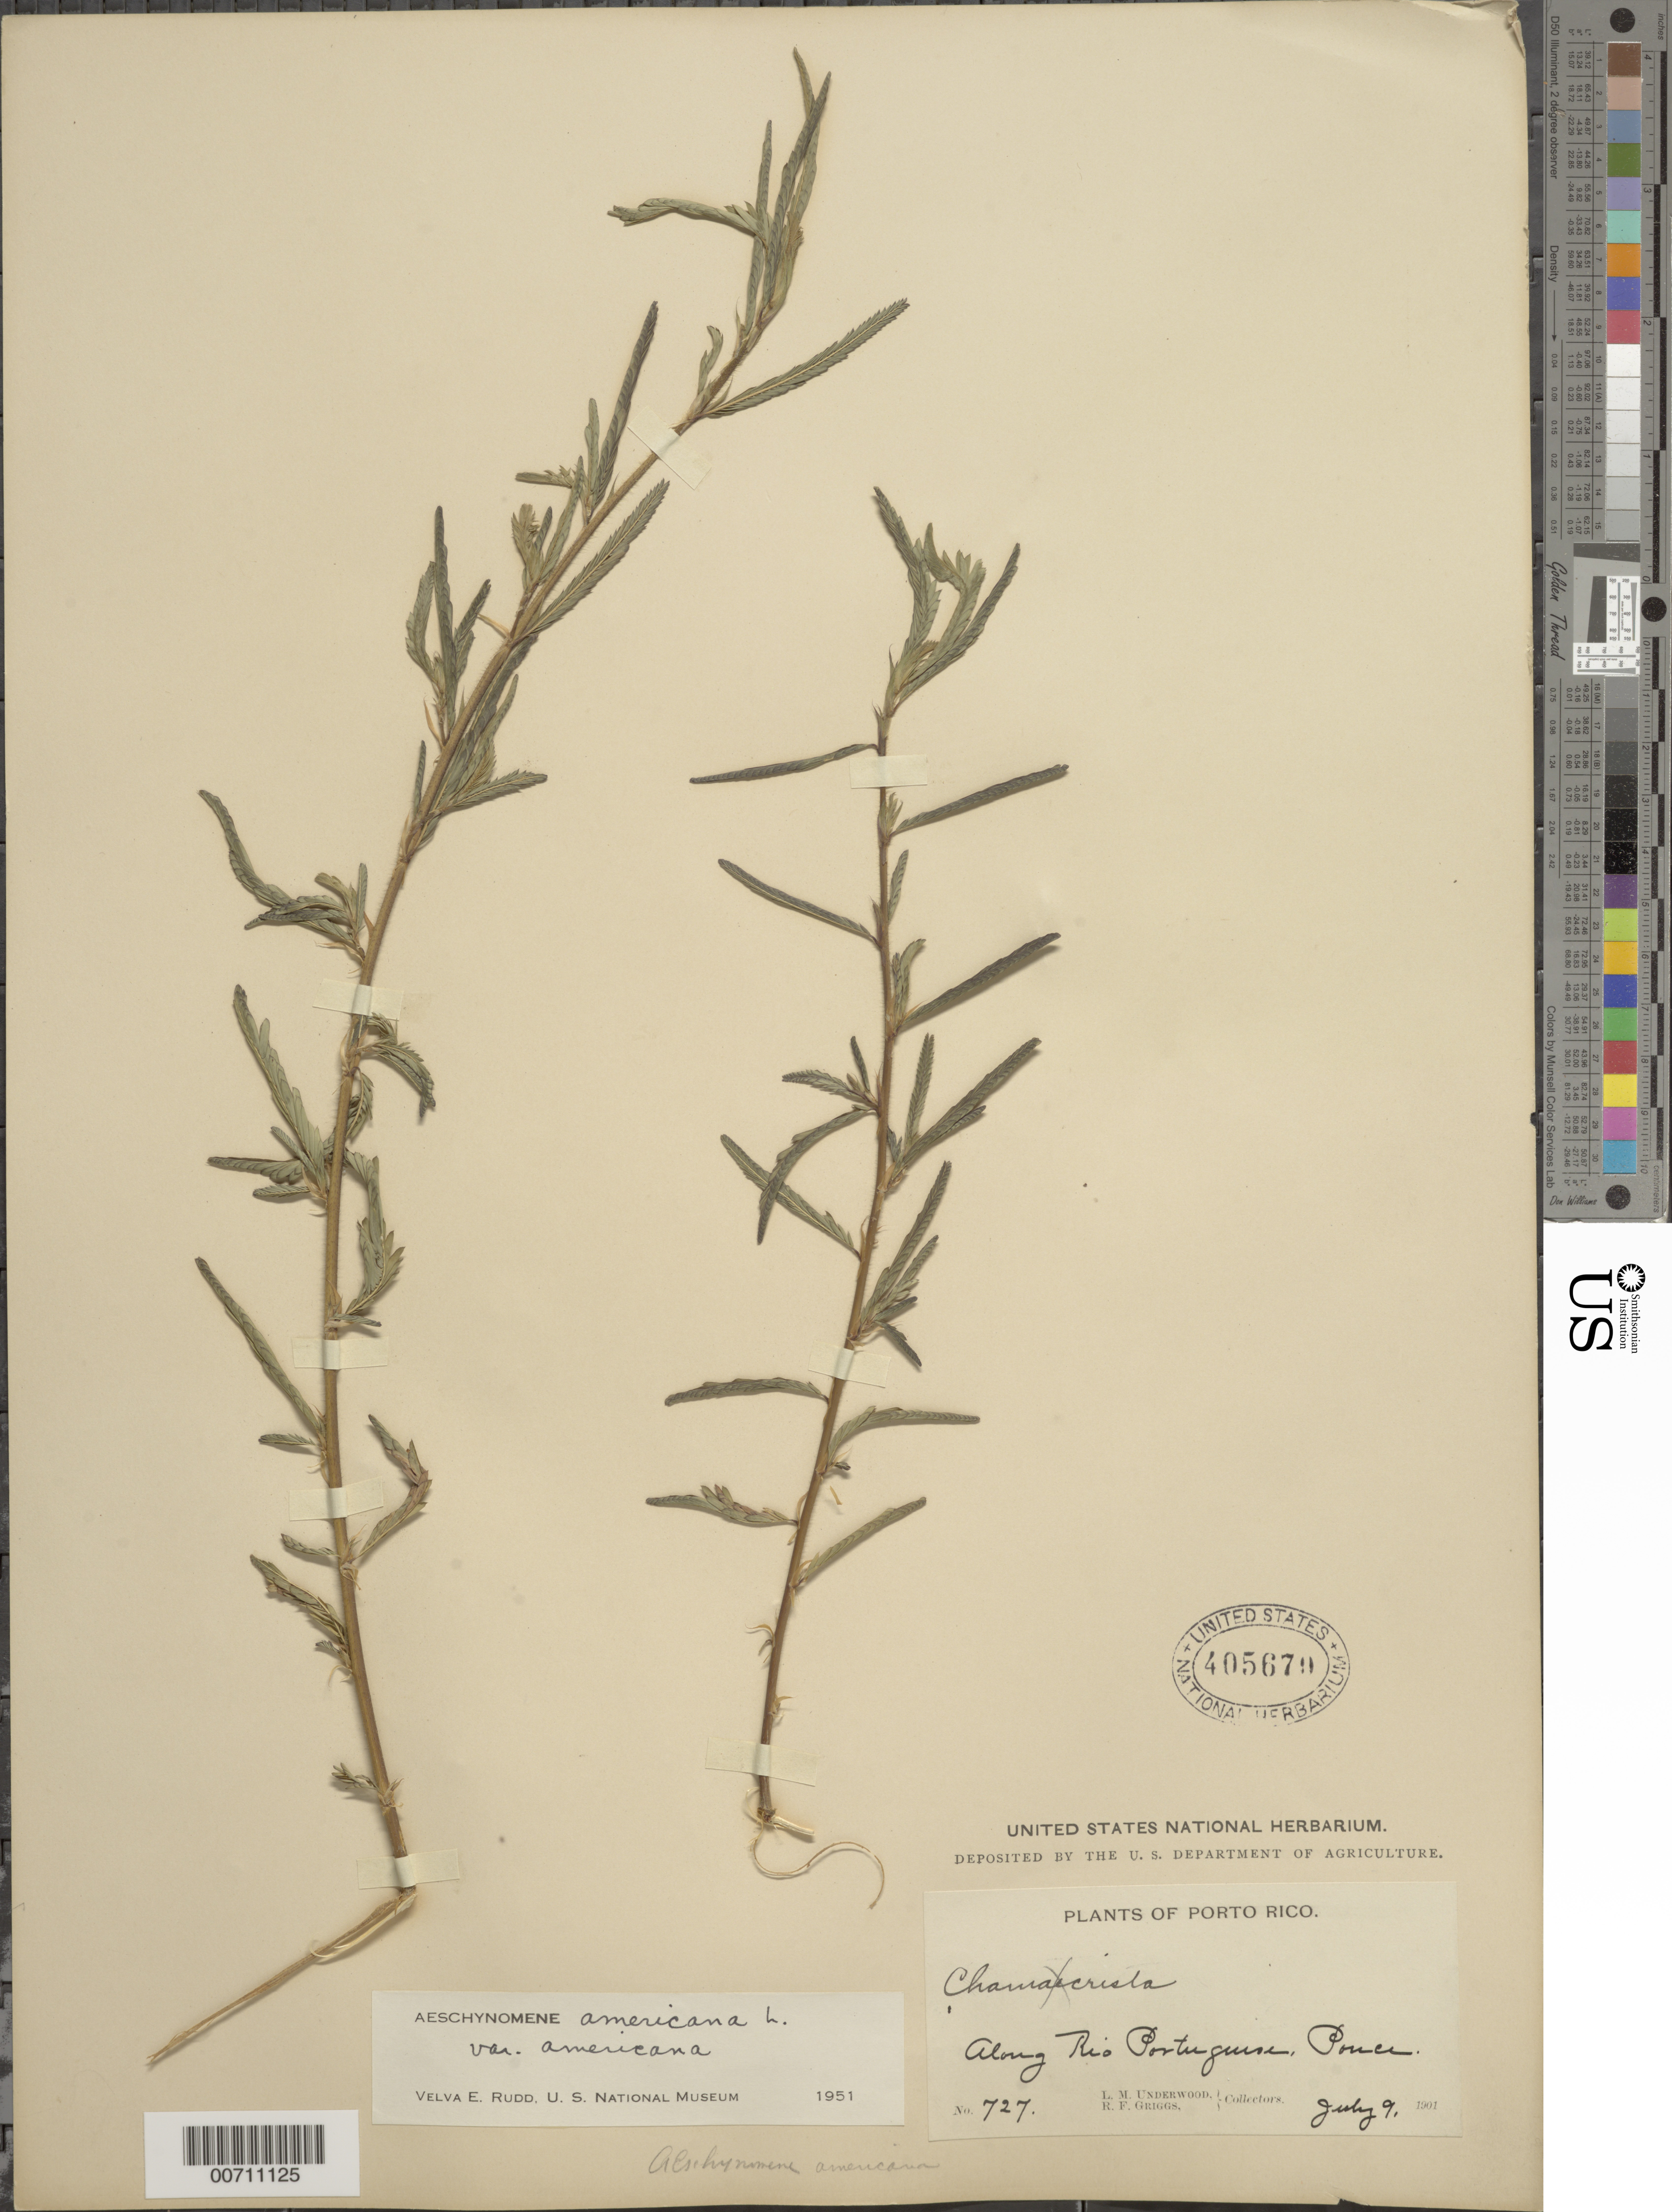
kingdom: Plantae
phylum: Tracheophyta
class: Magnoliopsida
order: Fabales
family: Fabaceae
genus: Aeschynomene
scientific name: Aeschynomene americana var. americana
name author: L.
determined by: Rudd, V. E.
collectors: L. M. Underwood & R. F. Griggs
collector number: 727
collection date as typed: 09 Jul 1901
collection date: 1901-07-09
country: Puerto Rico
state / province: Ponce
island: Greater Antilles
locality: Rio Portuguese, along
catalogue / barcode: US 405679